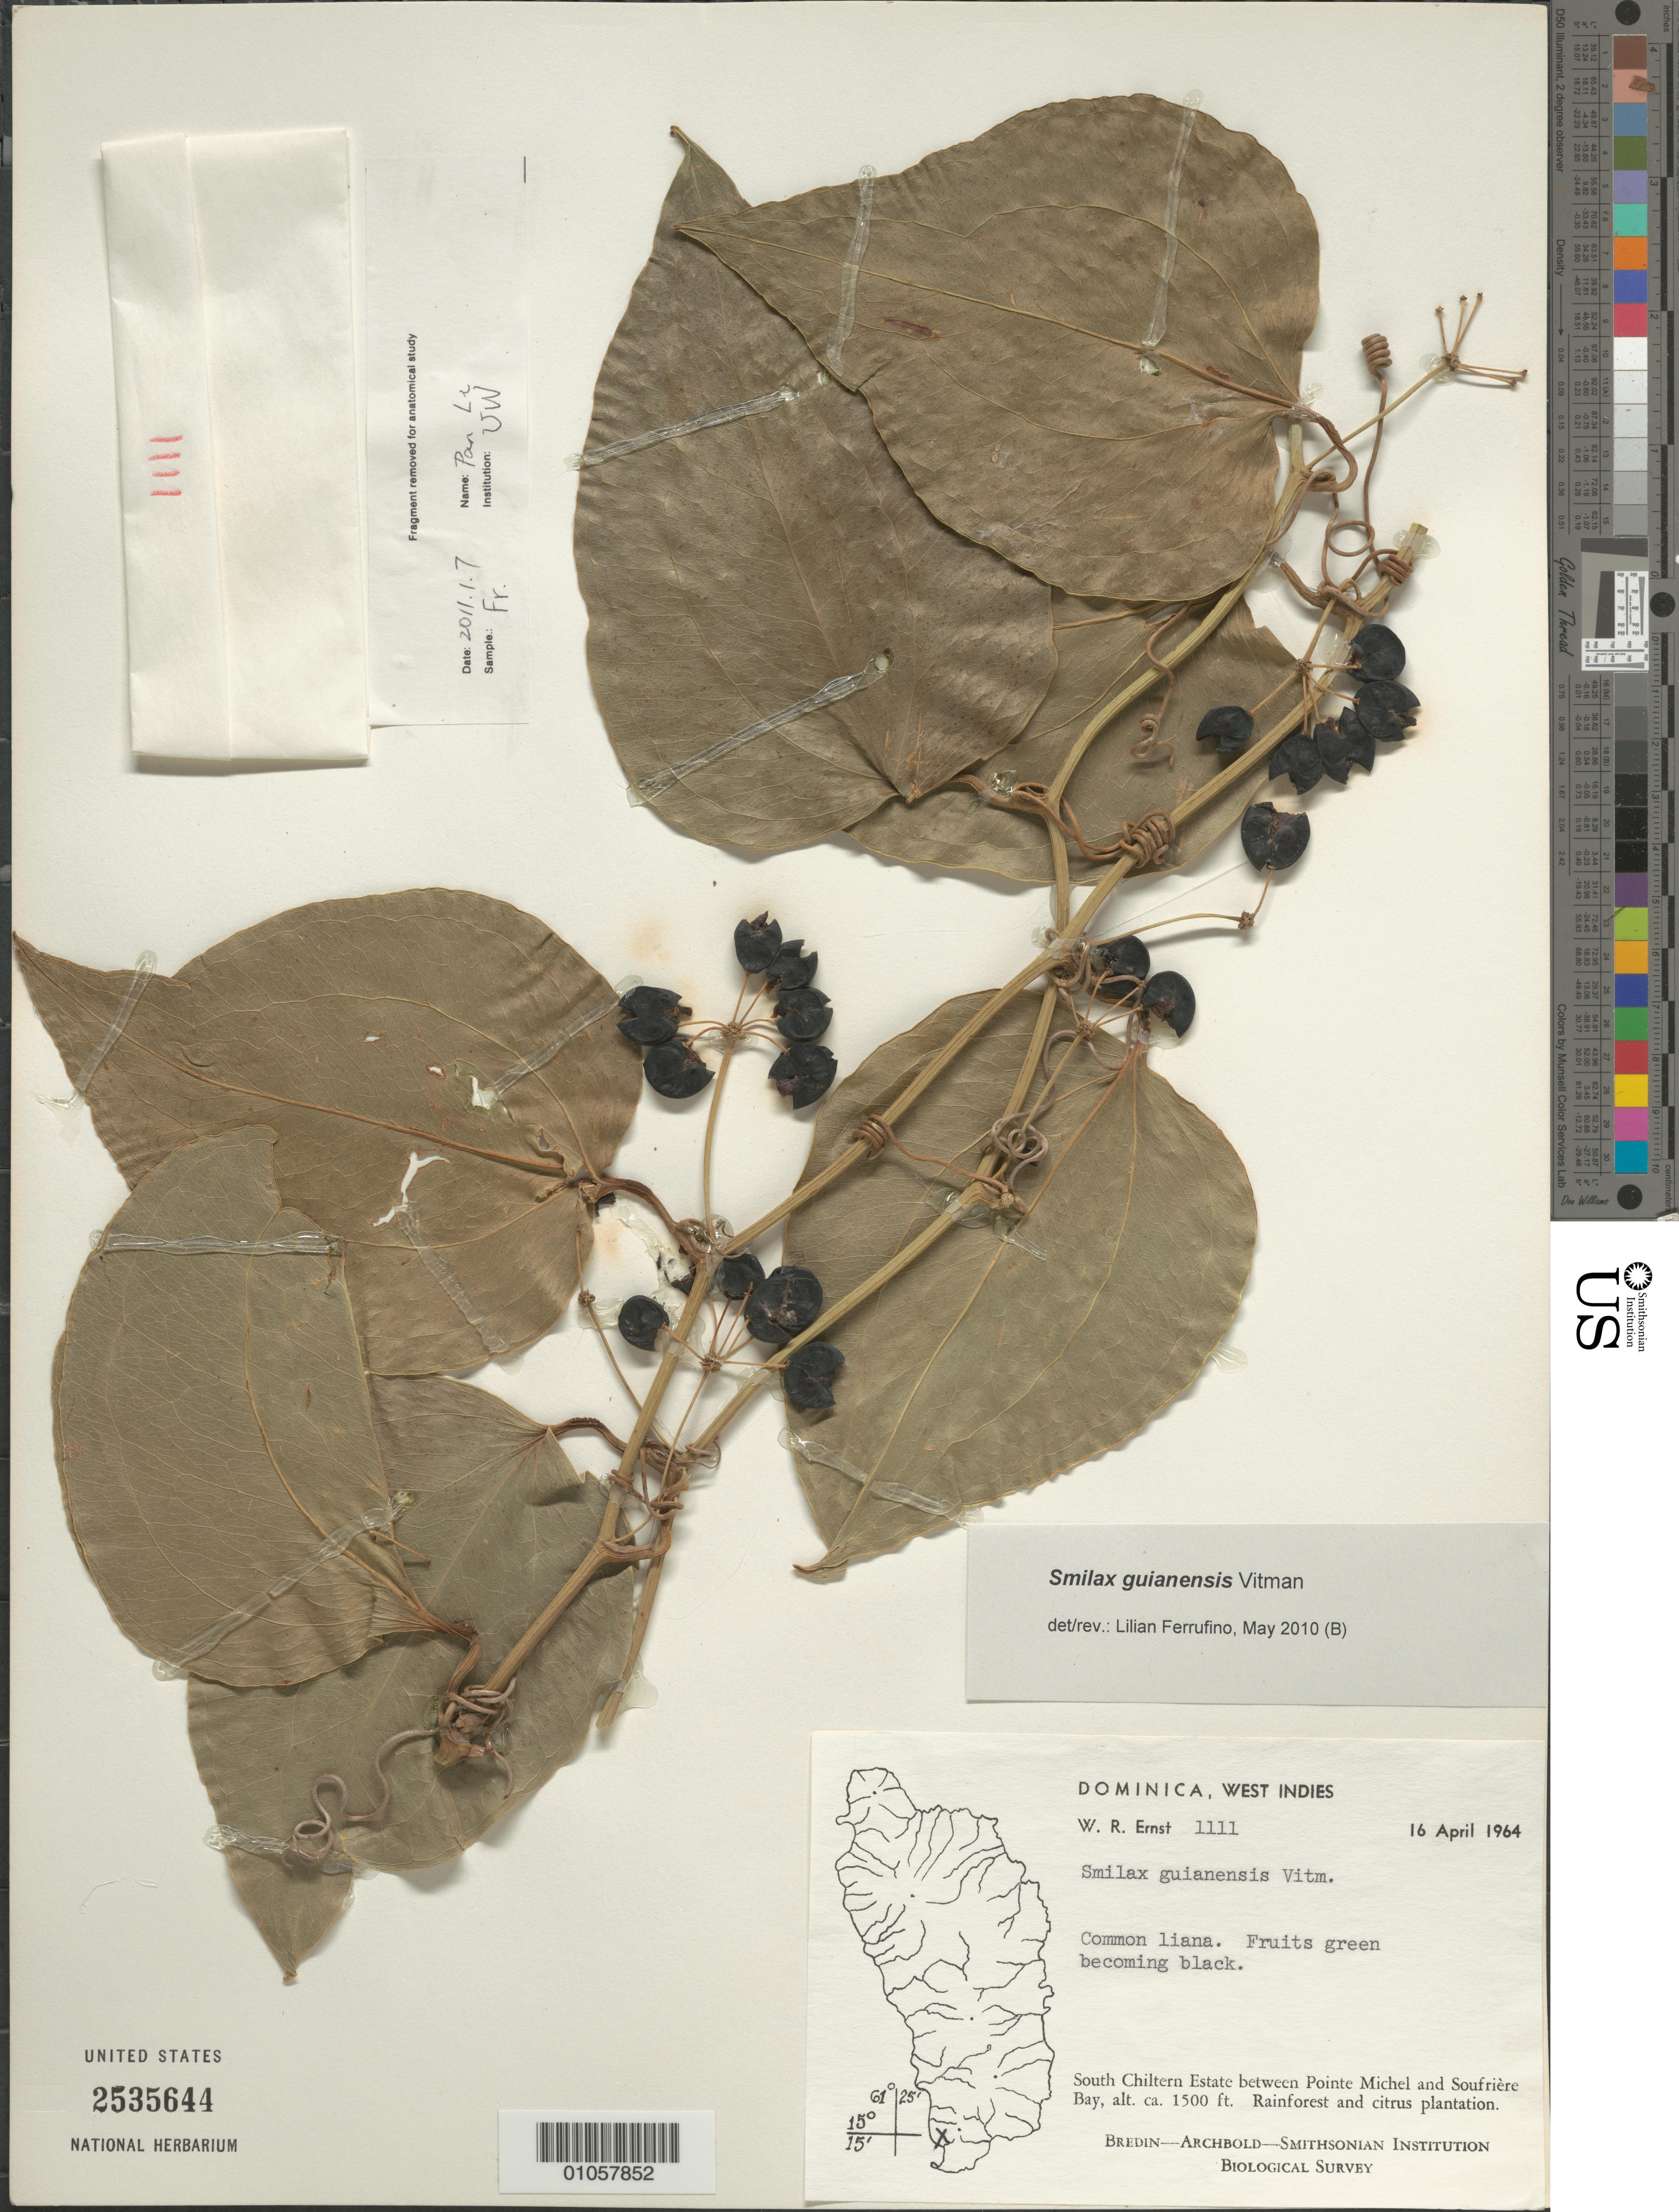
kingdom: Plantae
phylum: Tracheophyta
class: Liliopsida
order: Liliales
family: Smilacaceae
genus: Smilax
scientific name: Smilax guianensis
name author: Vitman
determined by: Ferrufino, L., (USJ), Herbario Universidad de Costa Rica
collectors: W. R. Ernst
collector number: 1111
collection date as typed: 16 Apr 1964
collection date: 1964-04-16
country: Dominica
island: Dominica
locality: Southern Chiltern Estate between Pointe Michel and Soufriere Bay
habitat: Rainforest and citrus plantation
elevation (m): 457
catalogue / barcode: US 2535644